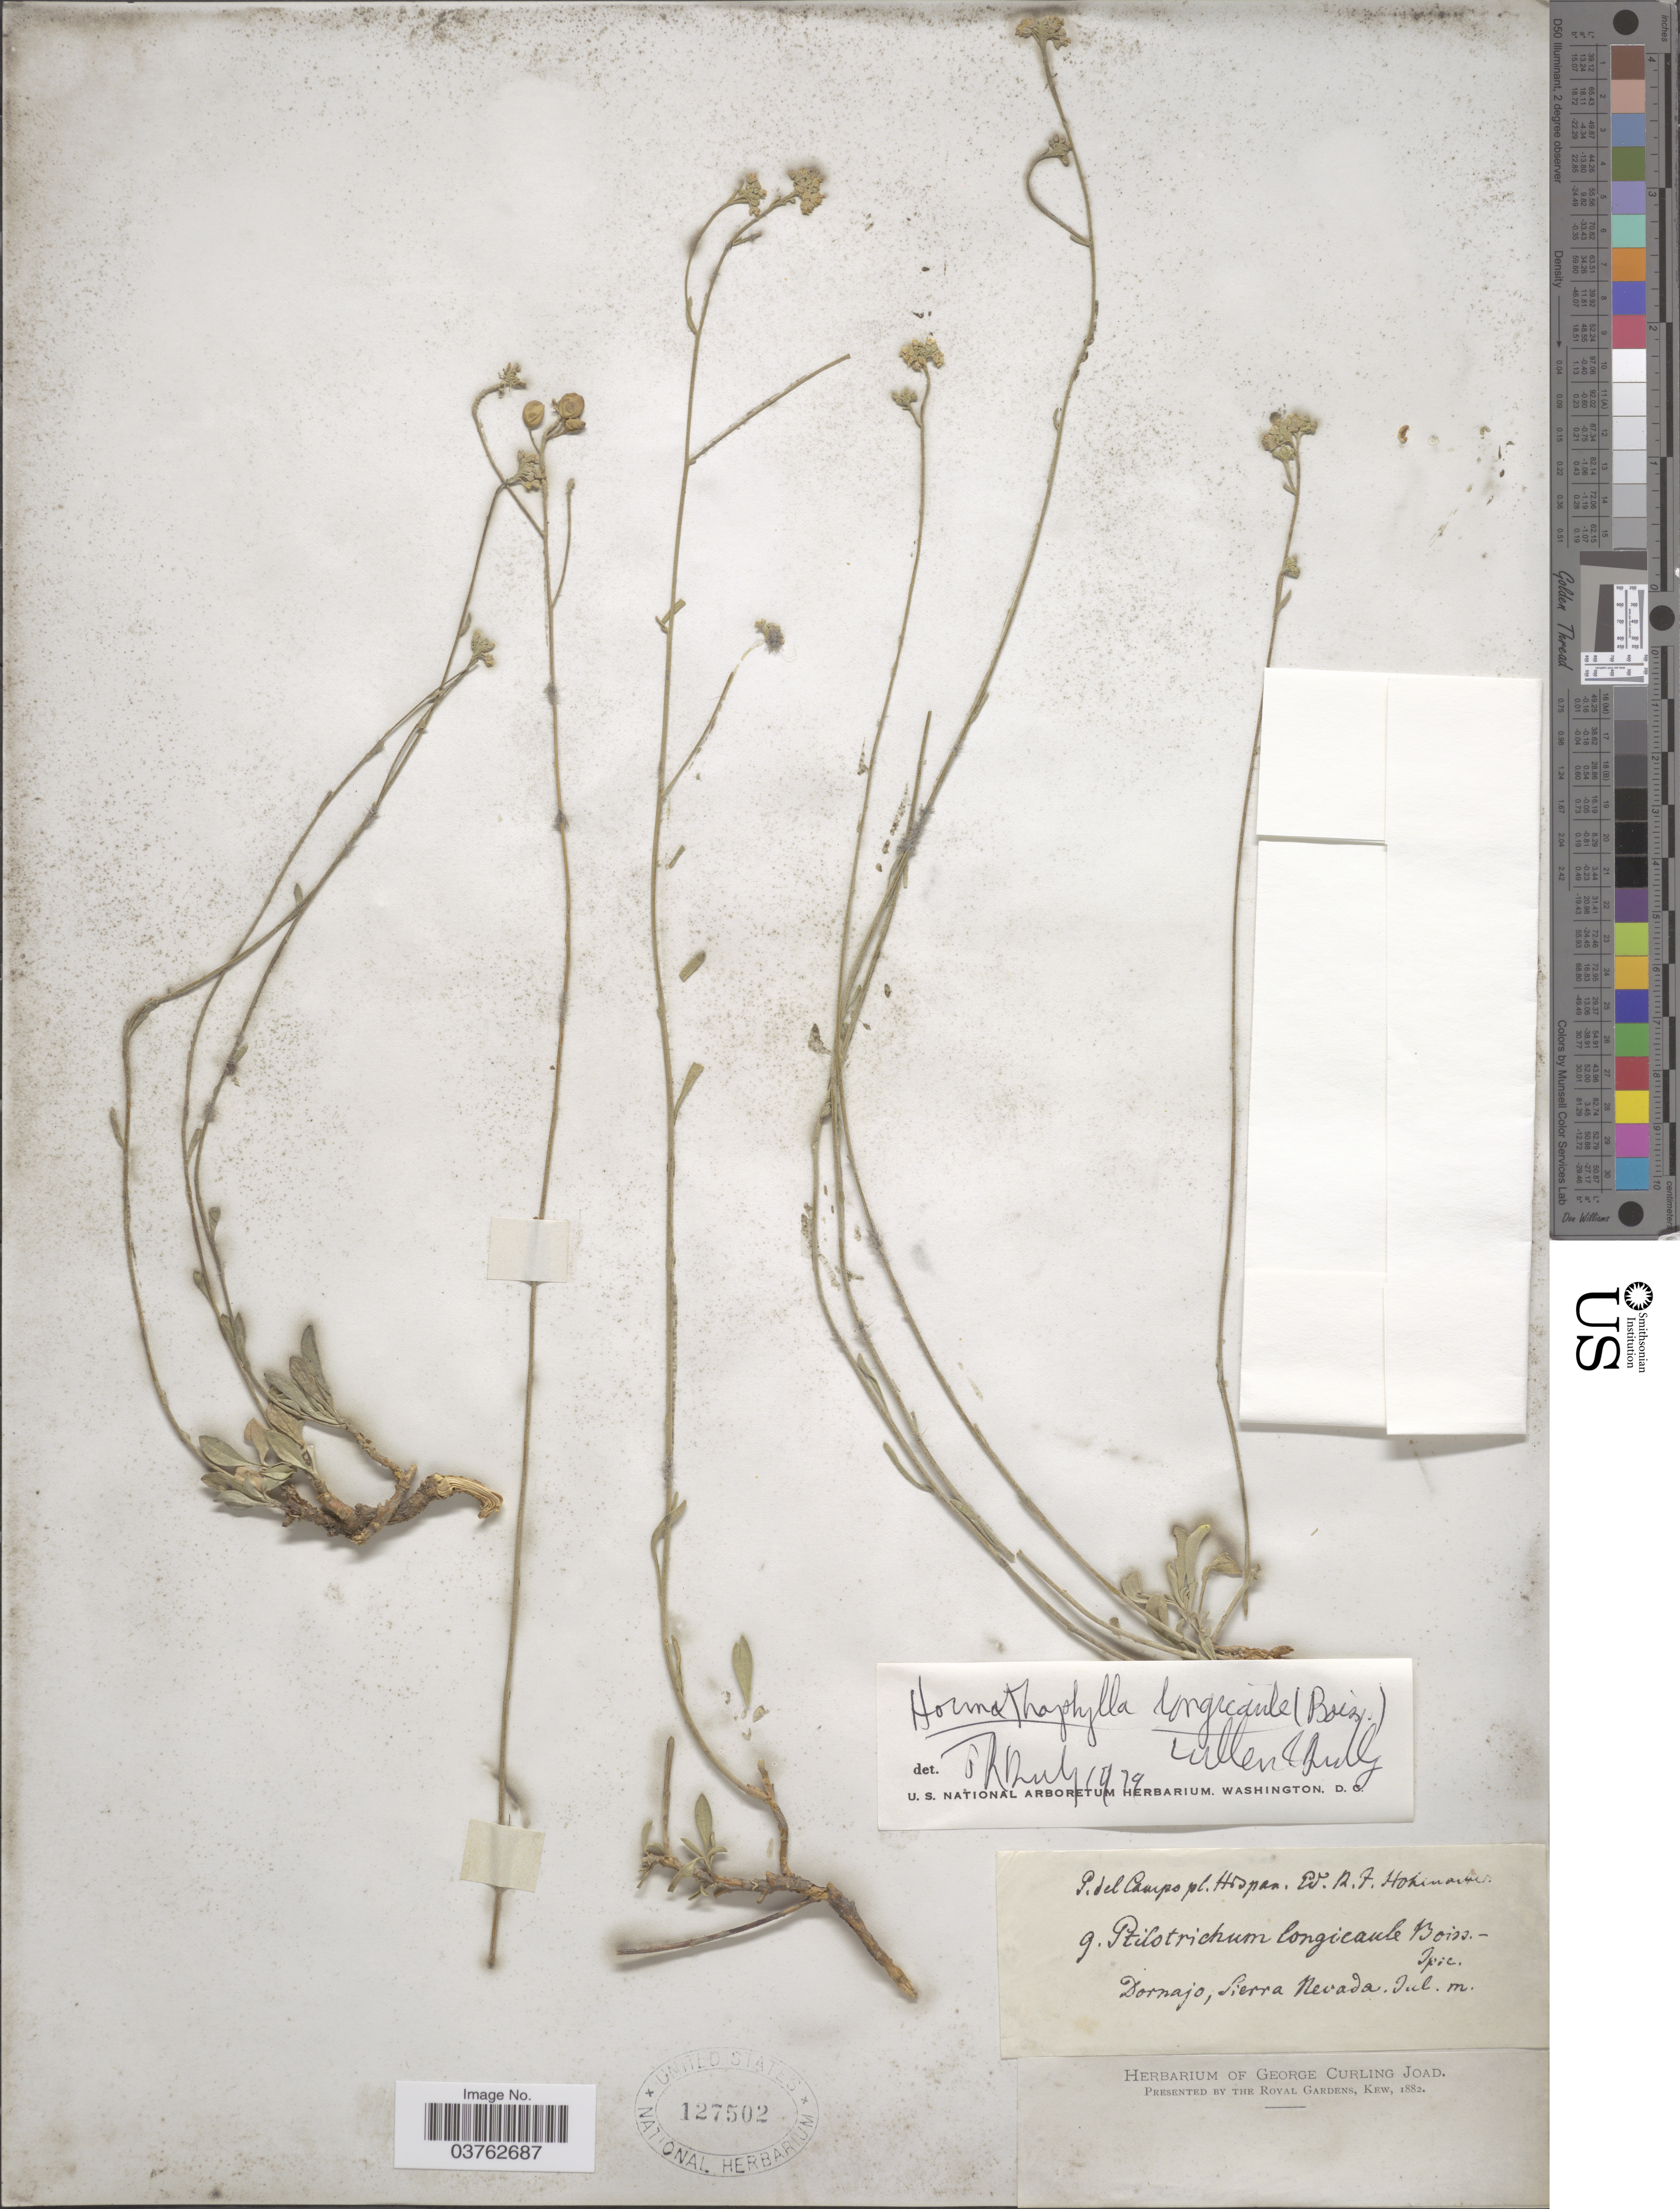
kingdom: Plantae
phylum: Tracheophyta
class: Magnoliopsida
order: Brassicales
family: Brassicaceae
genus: Hormathophylla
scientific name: Hormathophylla longicaulis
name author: (Boiss.) Cullen & T.R. Dudley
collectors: P. del Campo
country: Spain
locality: Hispan. Dornajo, Sierra Nevada.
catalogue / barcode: US 127502